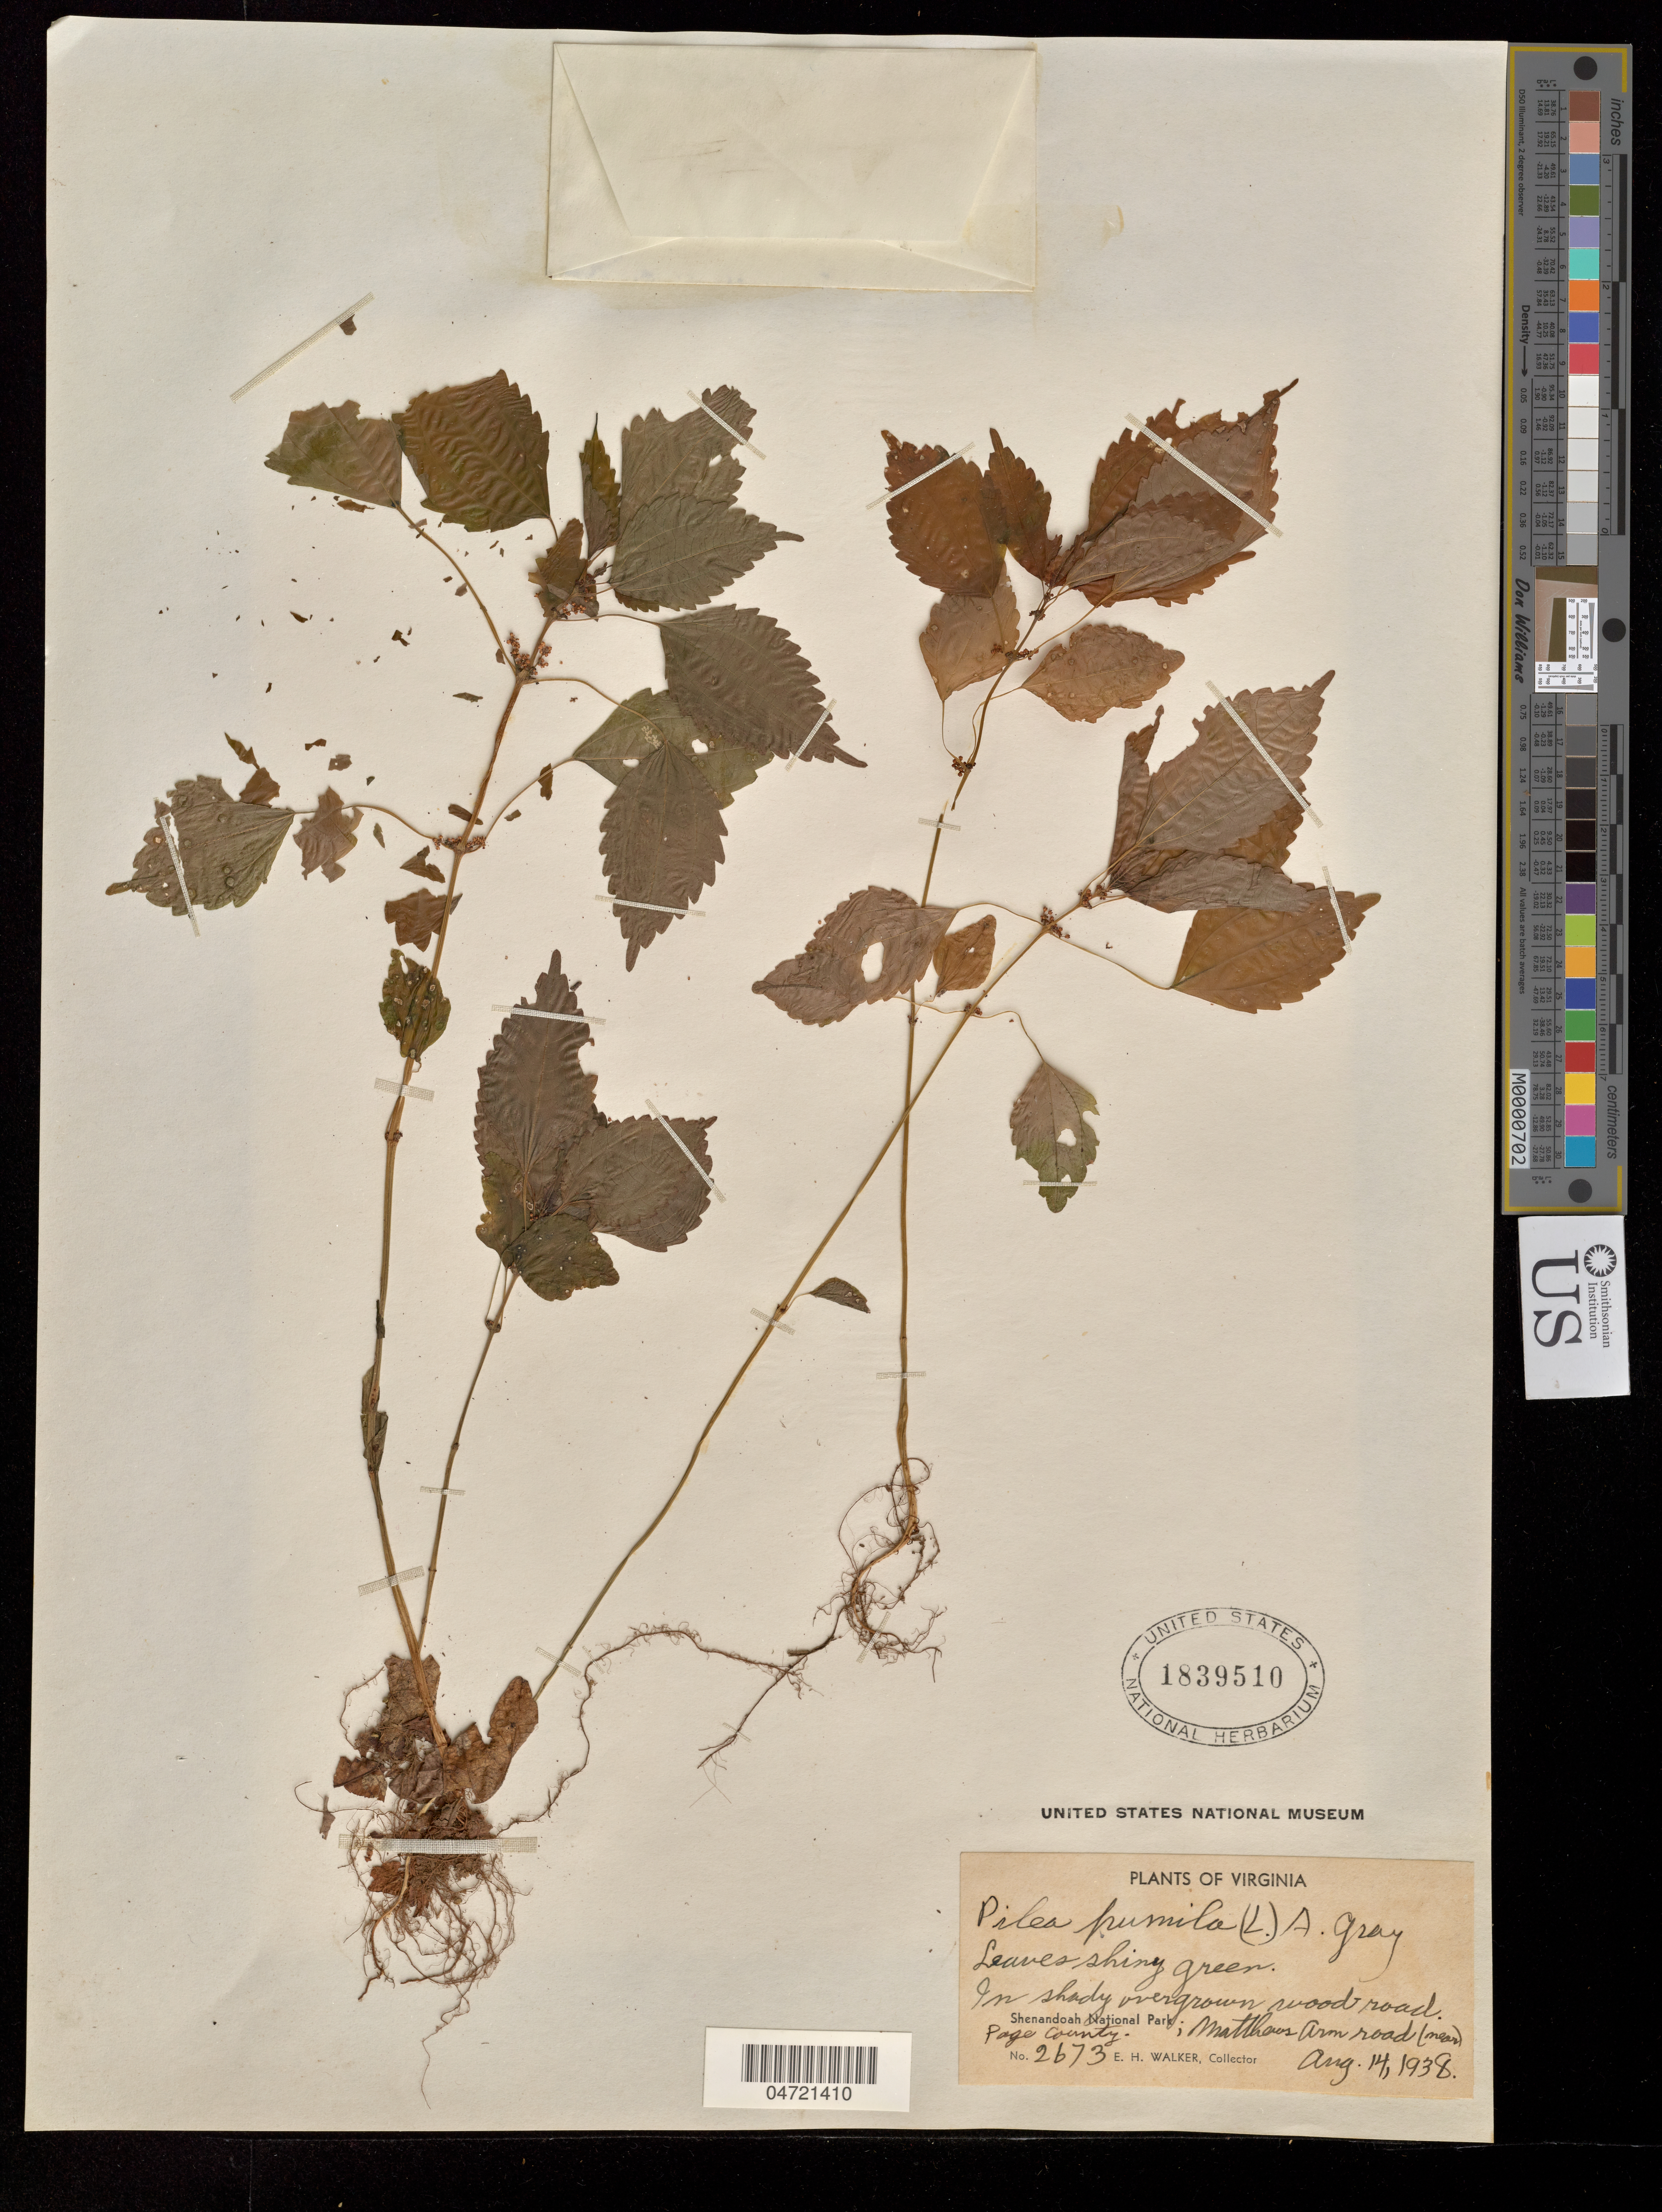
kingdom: Plantae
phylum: Tracheophyta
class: Magnoliopsida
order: Rosales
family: Urticaceae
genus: Pilea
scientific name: Pilea pumila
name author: (L.) A. Gray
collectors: E. H. Walker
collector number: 2673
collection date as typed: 14 Aug 1938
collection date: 1938-08-14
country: United States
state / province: Virginia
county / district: Page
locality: Matthews Arm Road, Shenandoah National Park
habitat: In shady overgrown wood road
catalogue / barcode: US 1839510